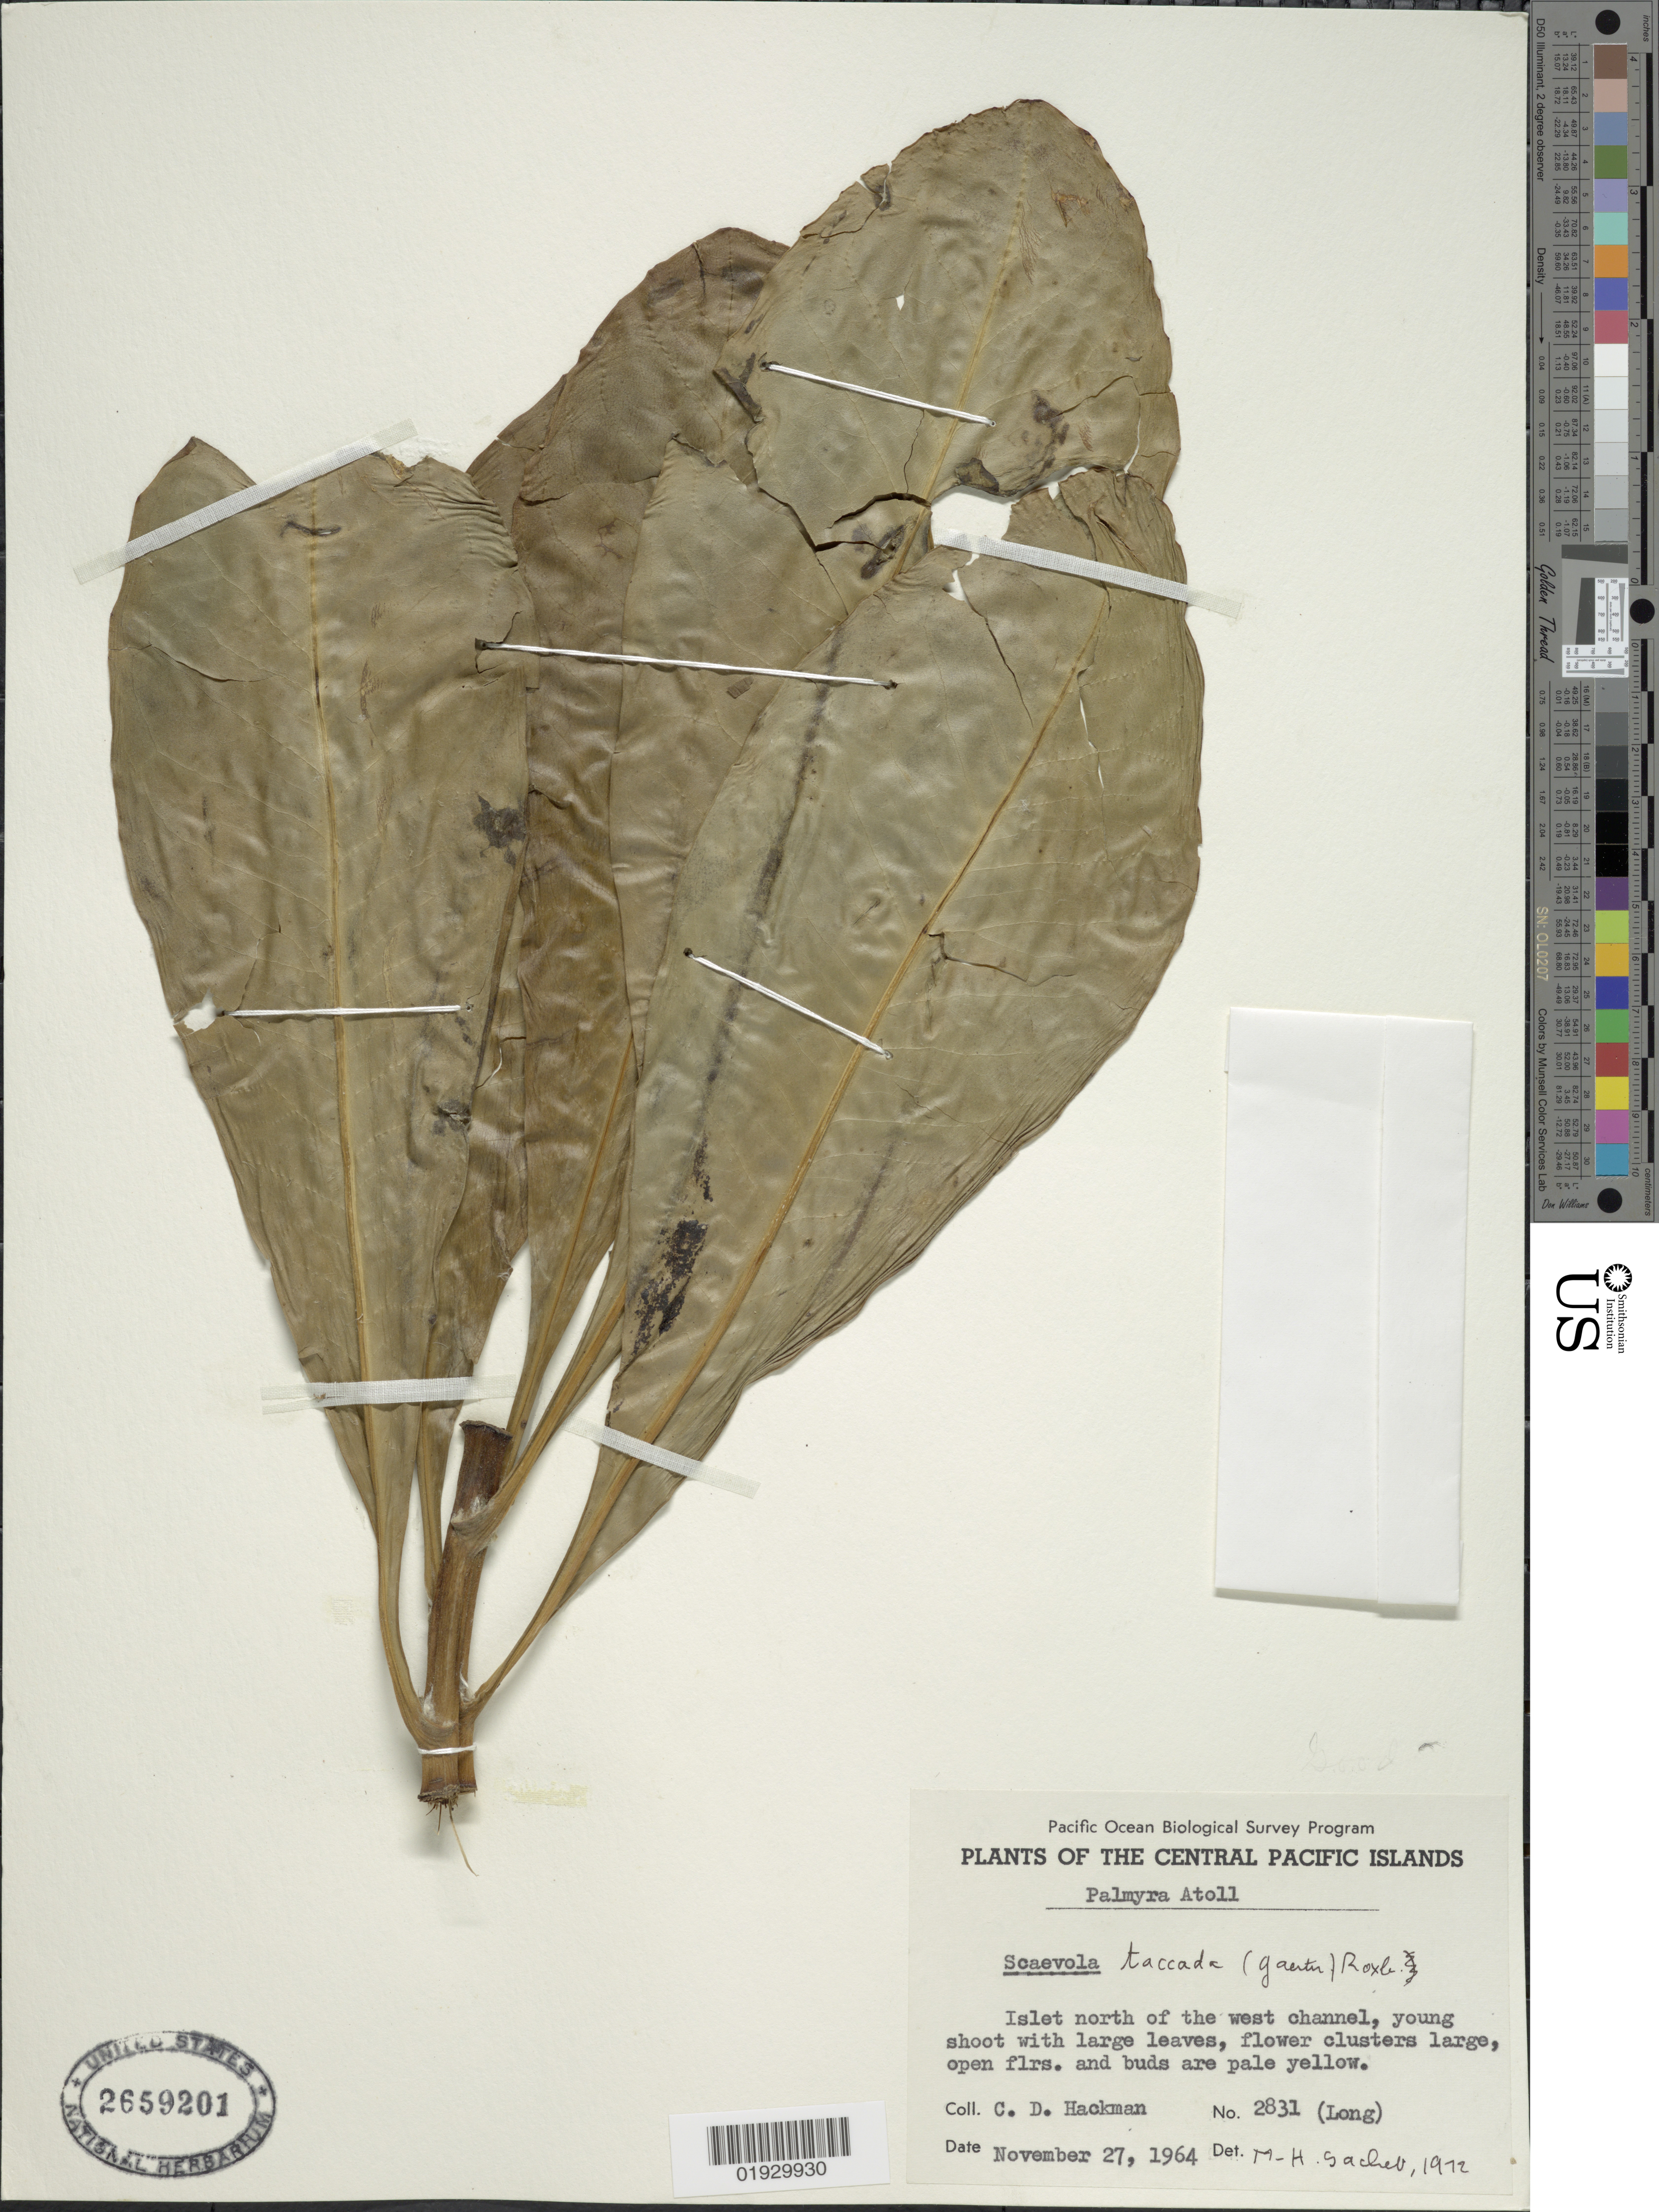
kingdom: Plantae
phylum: Tracheophyta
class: Magnoliopsida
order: Asterales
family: Goodeniaceae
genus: Scaevola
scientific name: Scaevola taccada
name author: (Gaertn.) Roxb.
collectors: C. Hackman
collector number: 2831(Long)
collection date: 1964-11-27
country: U.S. Administered Pacific Islands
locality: Palmyra Atoll. Islet north of the west channel. Central Pacific Islands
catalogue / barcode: US 2659201